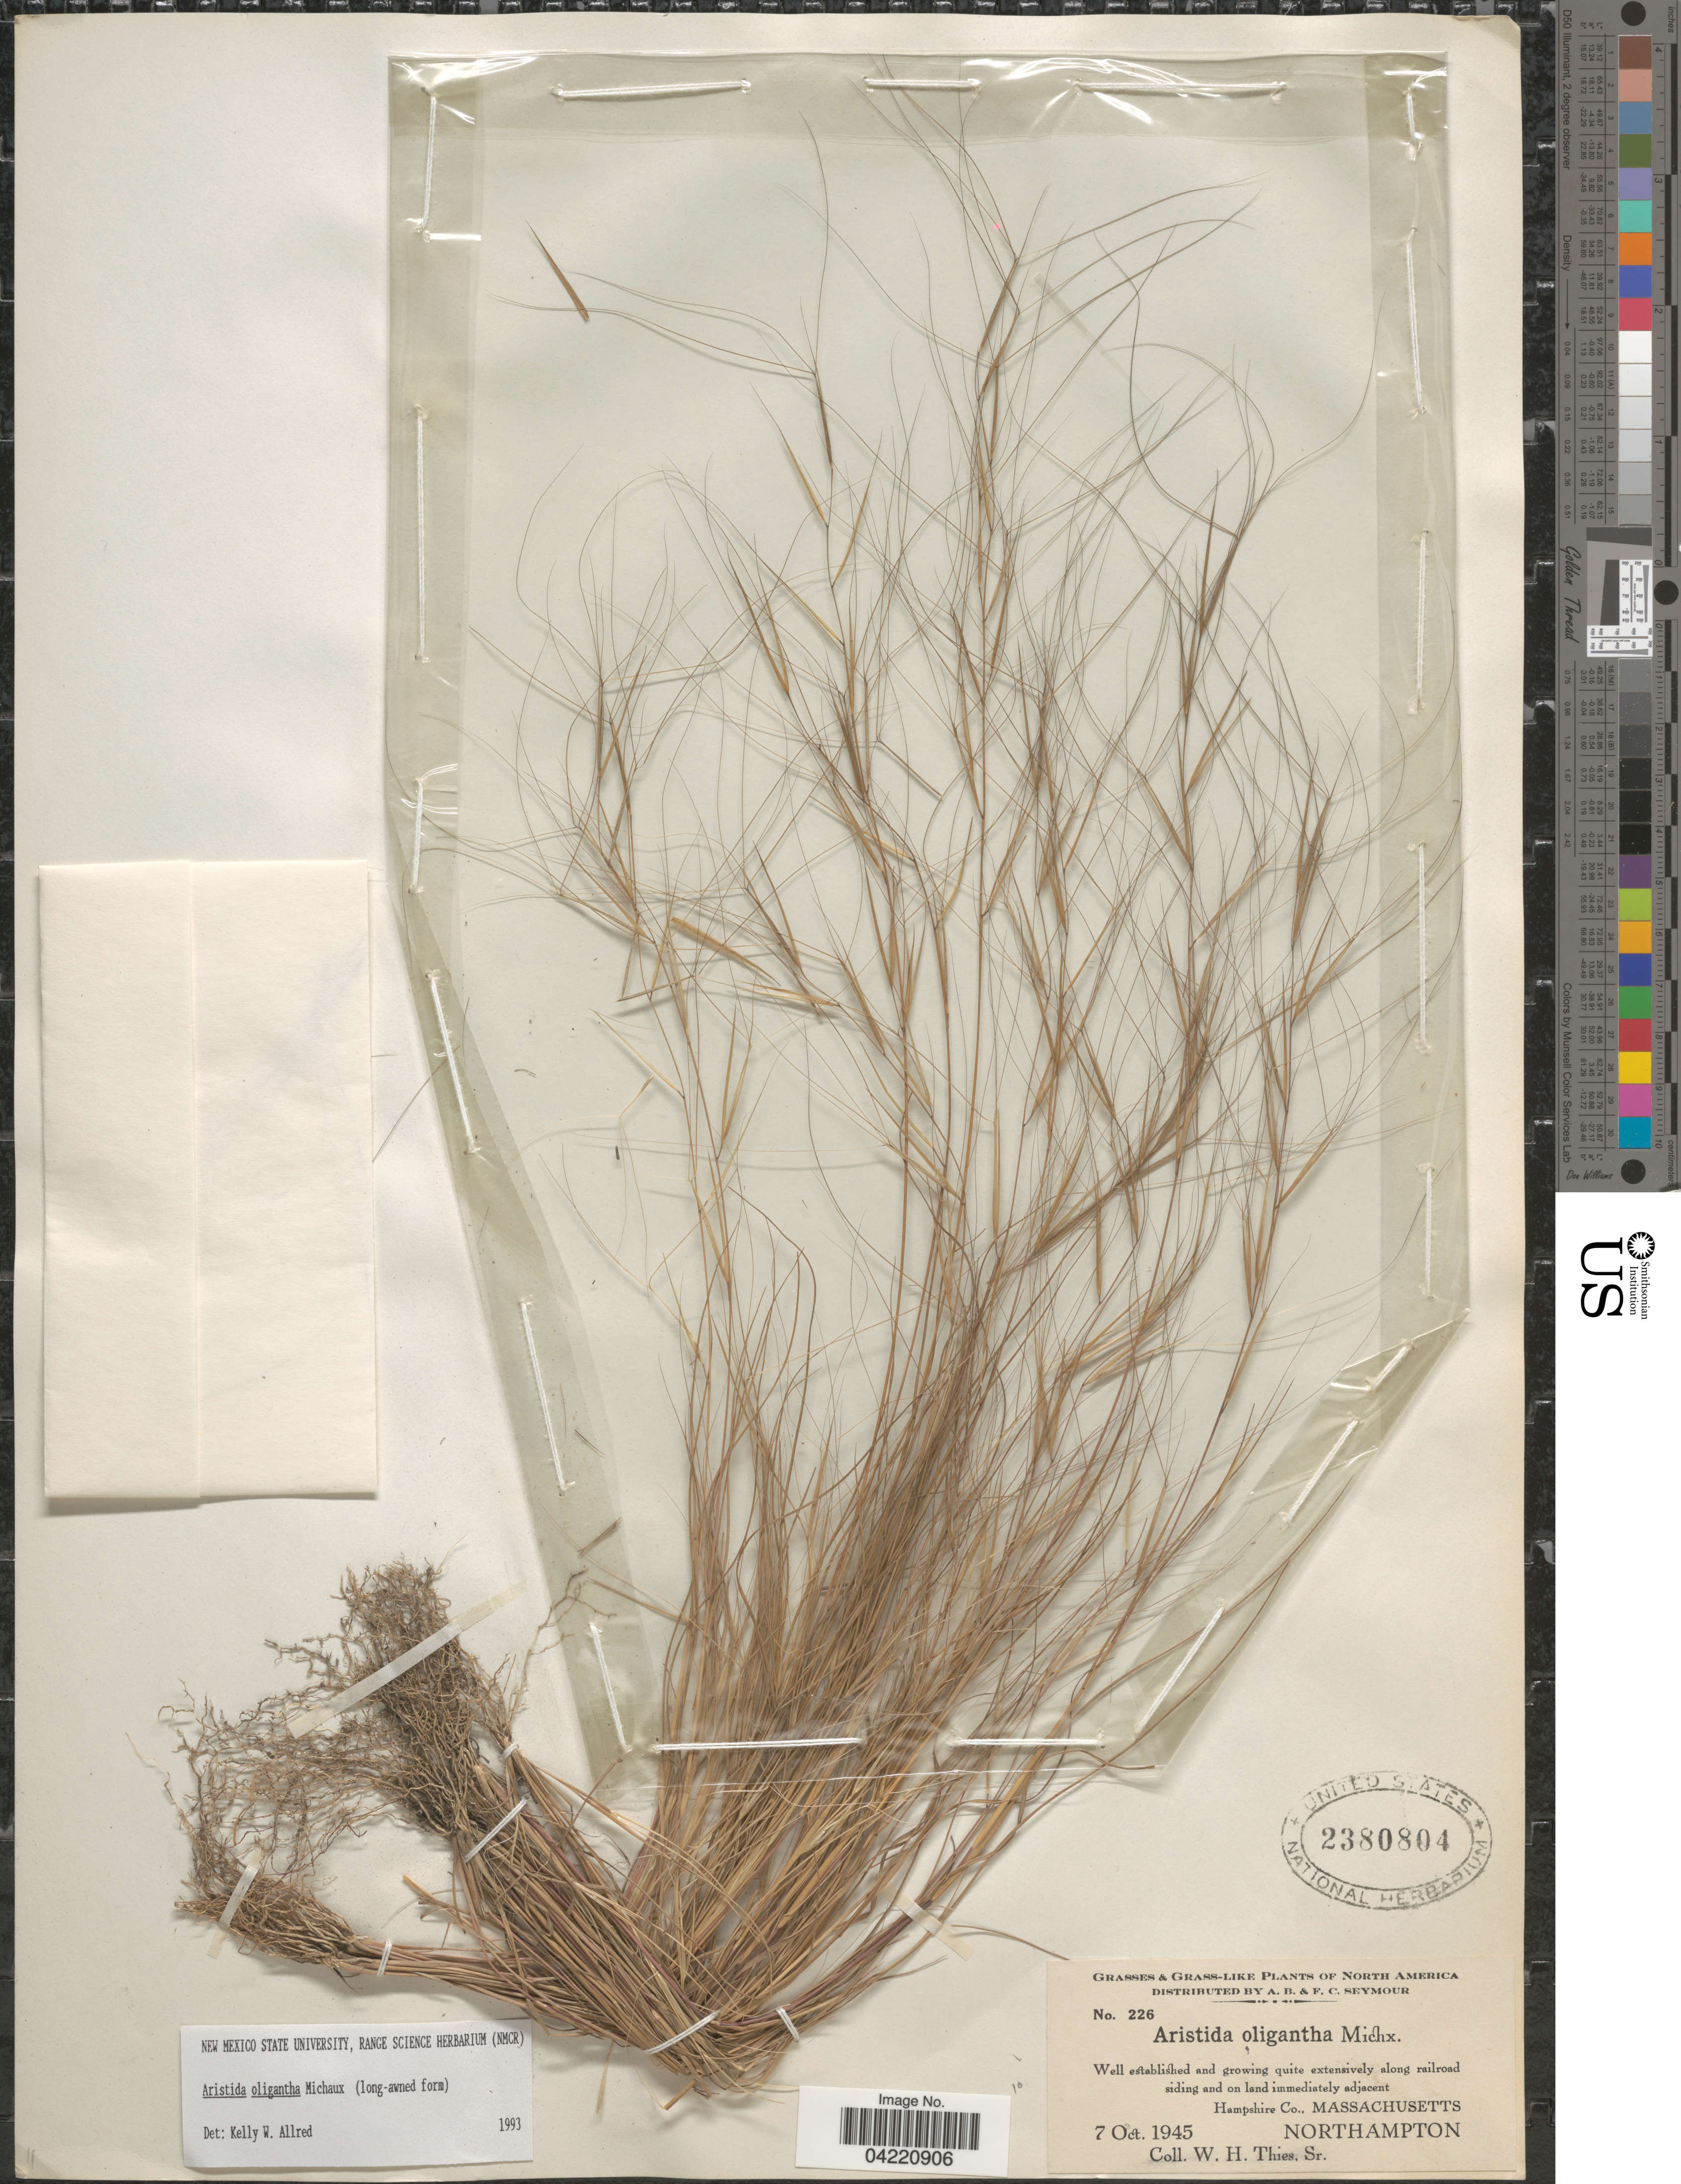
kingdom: Plantae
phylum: Tracheophyta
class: Liliopsida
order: Poales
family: Poaceae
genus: Aristida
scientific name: Aristida oligantha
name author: Michx.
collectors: W. Thies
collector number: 226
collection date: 1945-10-07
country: United States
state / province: Massachusetts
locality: Hampshire Co. Northampton.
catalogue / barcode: US 2380804